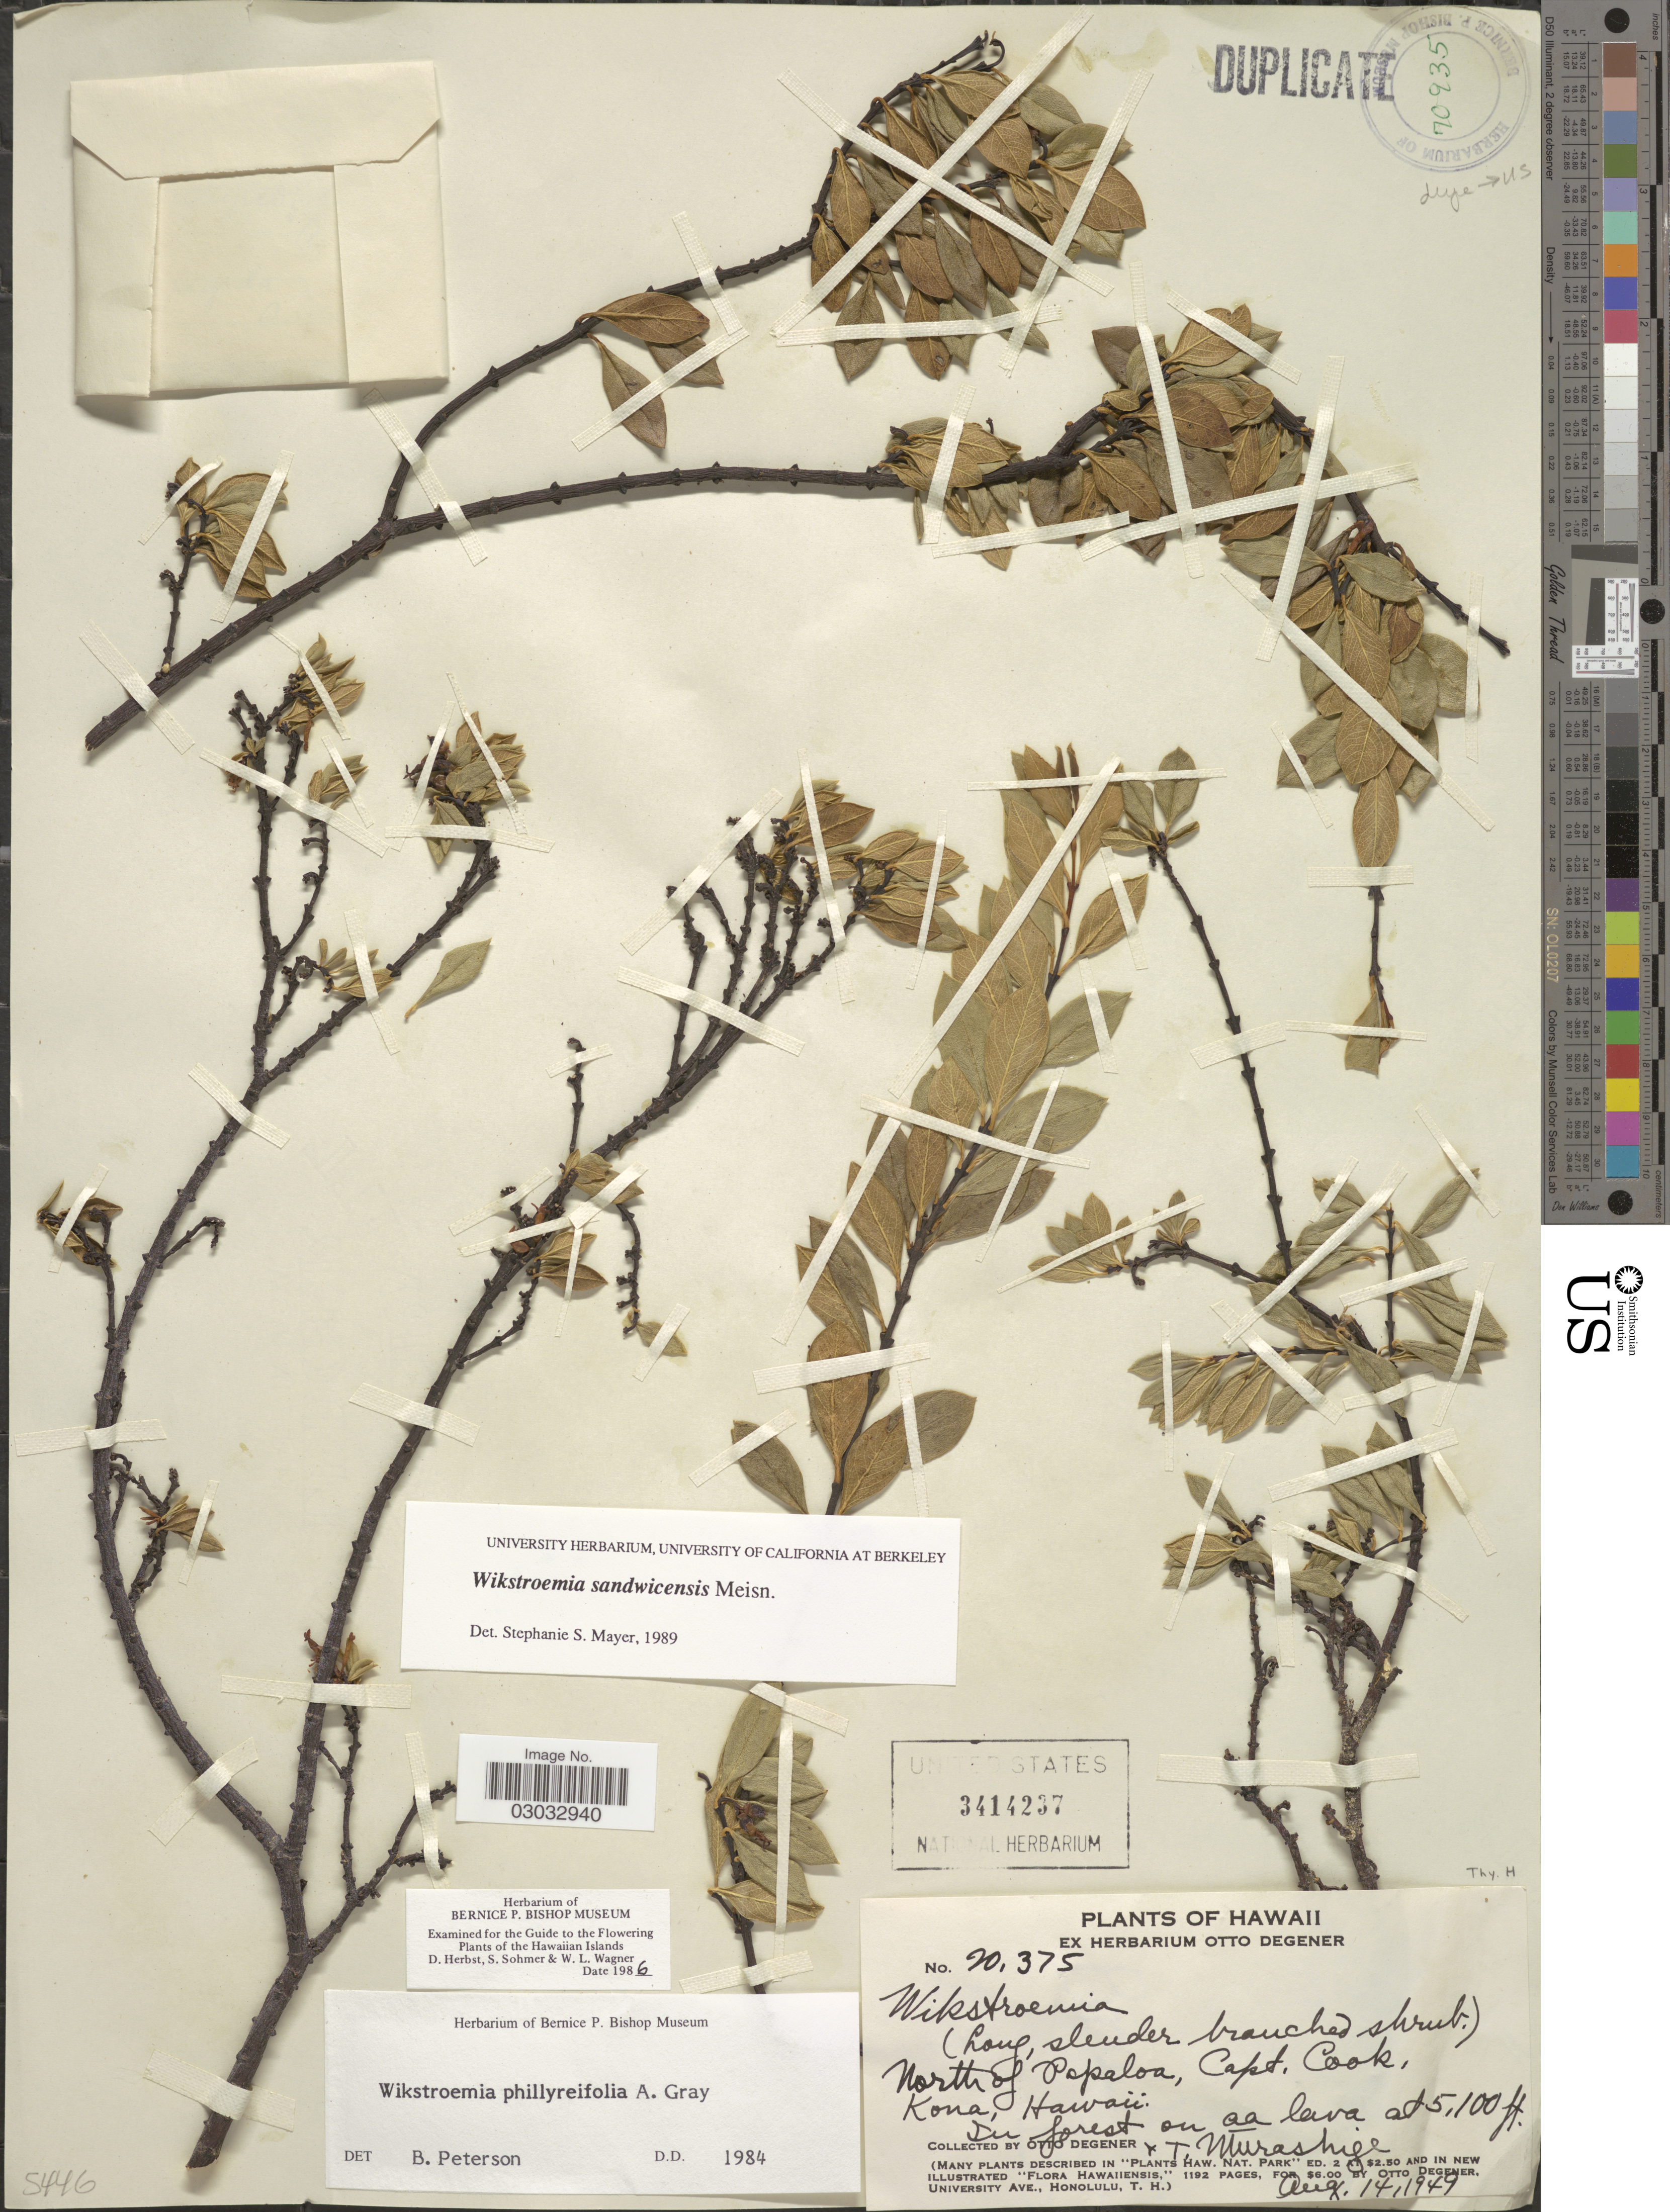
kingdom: Plantae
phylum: Tracheophyta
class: Magnoliopsida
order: Malvales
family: Thymelaeaceae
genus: Wikstroemia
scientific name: Wikstroemia sandwicensis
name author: Meisn.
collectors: O. Degener & T. Murashige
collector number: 20375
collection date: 1949-08-14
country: United States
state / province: Hawaii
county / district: Hawaii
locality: North of Papaloa, Capt. Cook, Kona.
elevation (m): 1554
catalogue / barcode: US 3414237